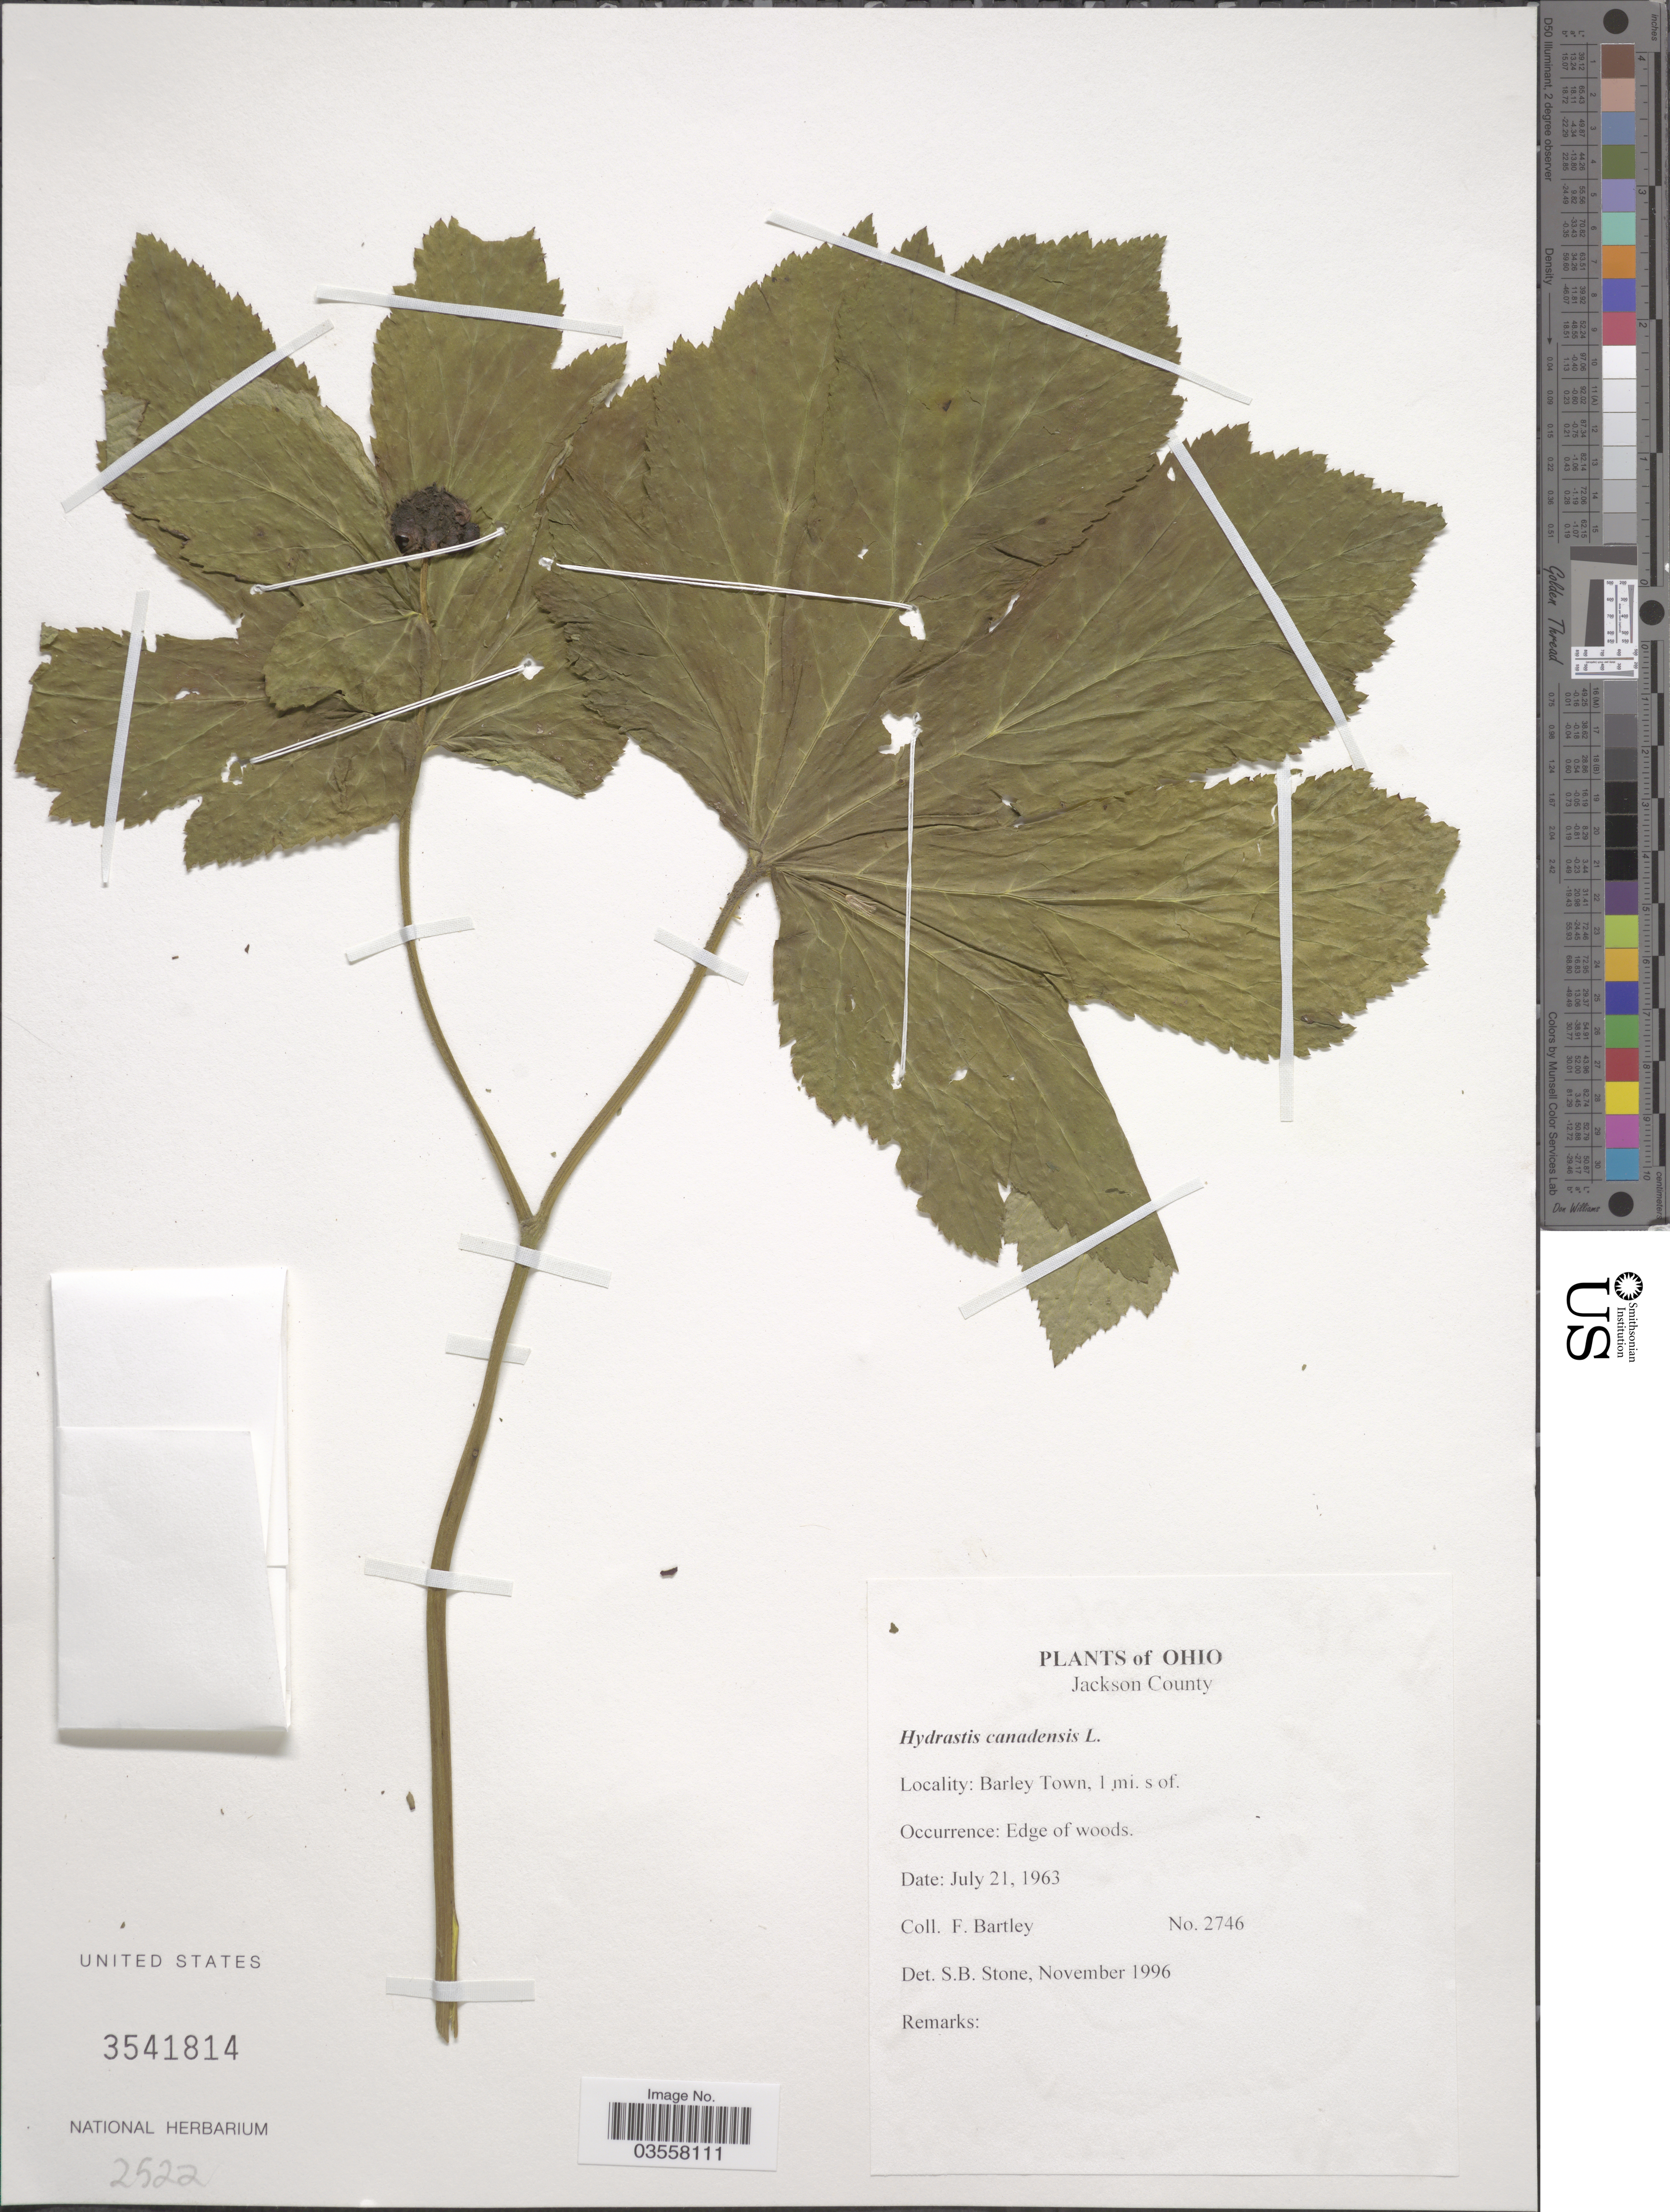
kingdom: Plantae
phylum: Tracheophyta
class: Magnoliopsida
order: Ranunculales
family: Ranunculaceae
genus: Hydrastis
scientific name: Hydrastis canadensis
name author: L.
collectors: F. Bartley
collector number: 2746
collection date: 1963-07-21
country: United States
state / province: Ohio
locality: Jackson County. Barley Town, 1 mi. s of.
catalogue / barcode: US 3541814